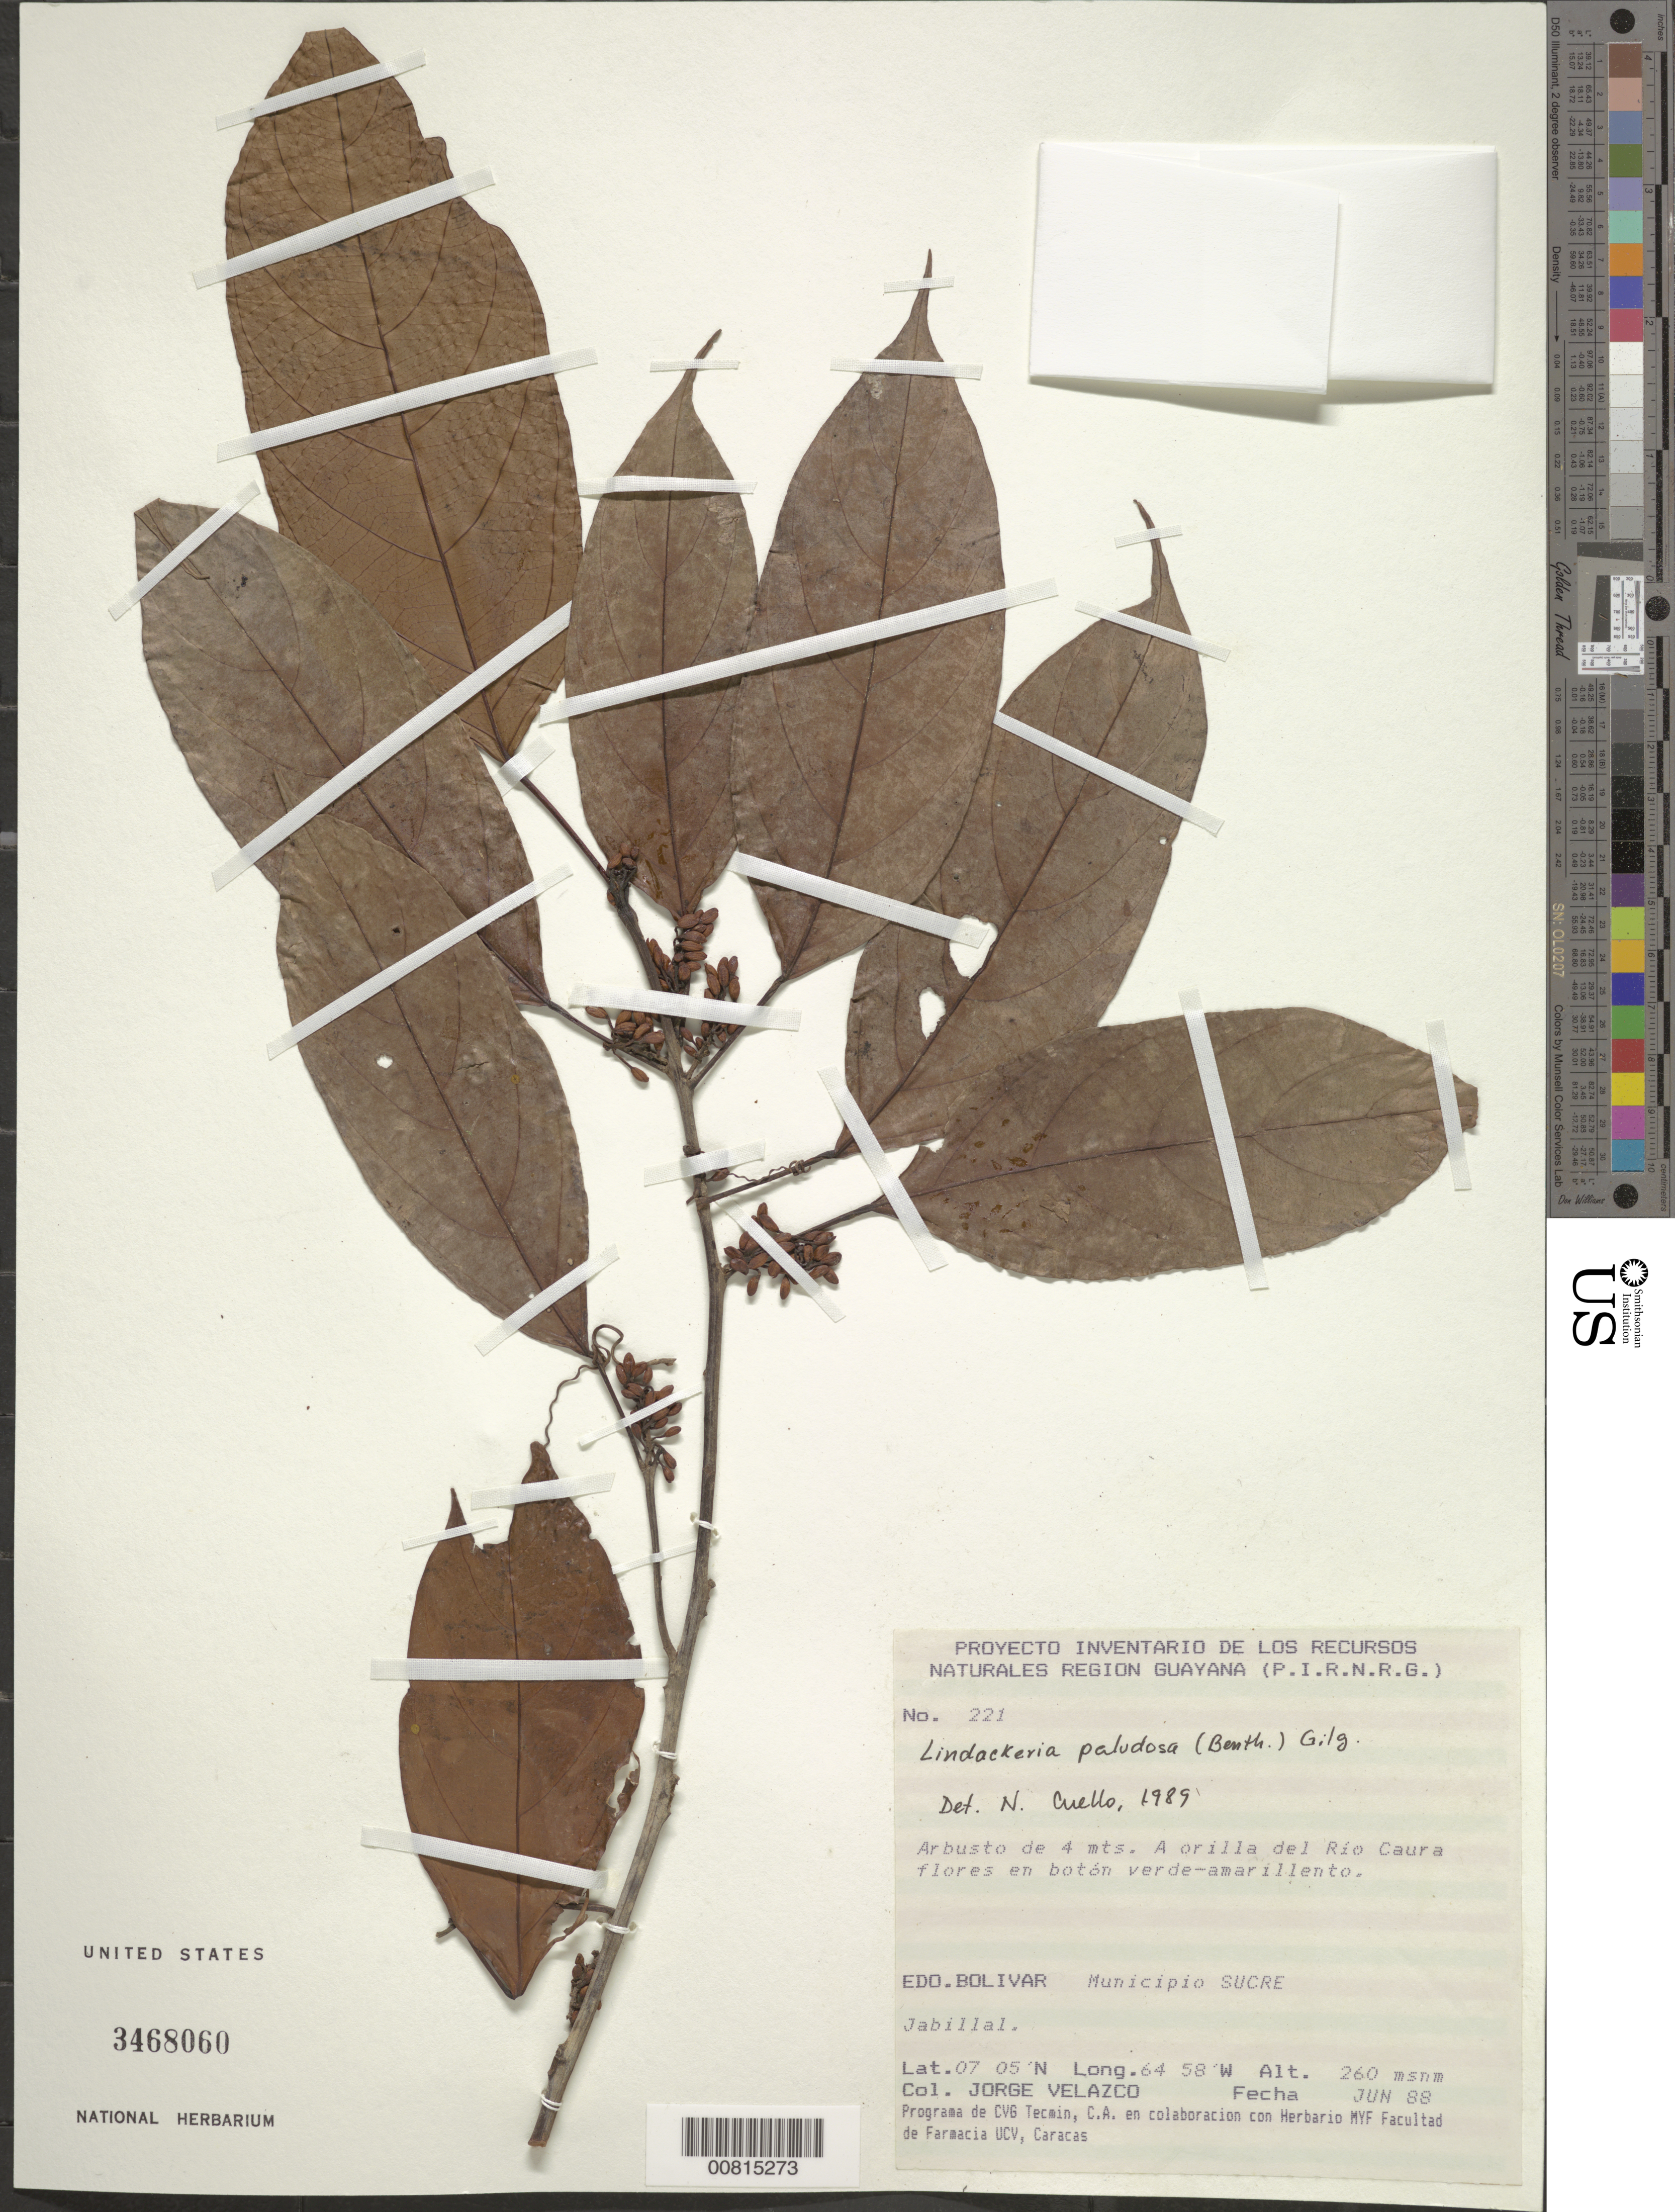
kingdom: Plantae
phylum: Tracheophyta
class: Magnoliopsida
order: Malpighiales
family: Achariaceae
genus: Lindackeria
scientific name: Lindackeria paludosa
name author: (Benth.) Gilg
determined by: Cuello, Nidia L.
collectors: J. Velazco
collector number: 221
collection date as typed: Jun-88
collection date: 1988-06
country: Venezuela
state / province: Bolívar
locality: Mun. Sucre, Río Caura, Jabillal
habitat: Riverbank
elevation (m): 260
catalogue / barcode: US 3468060